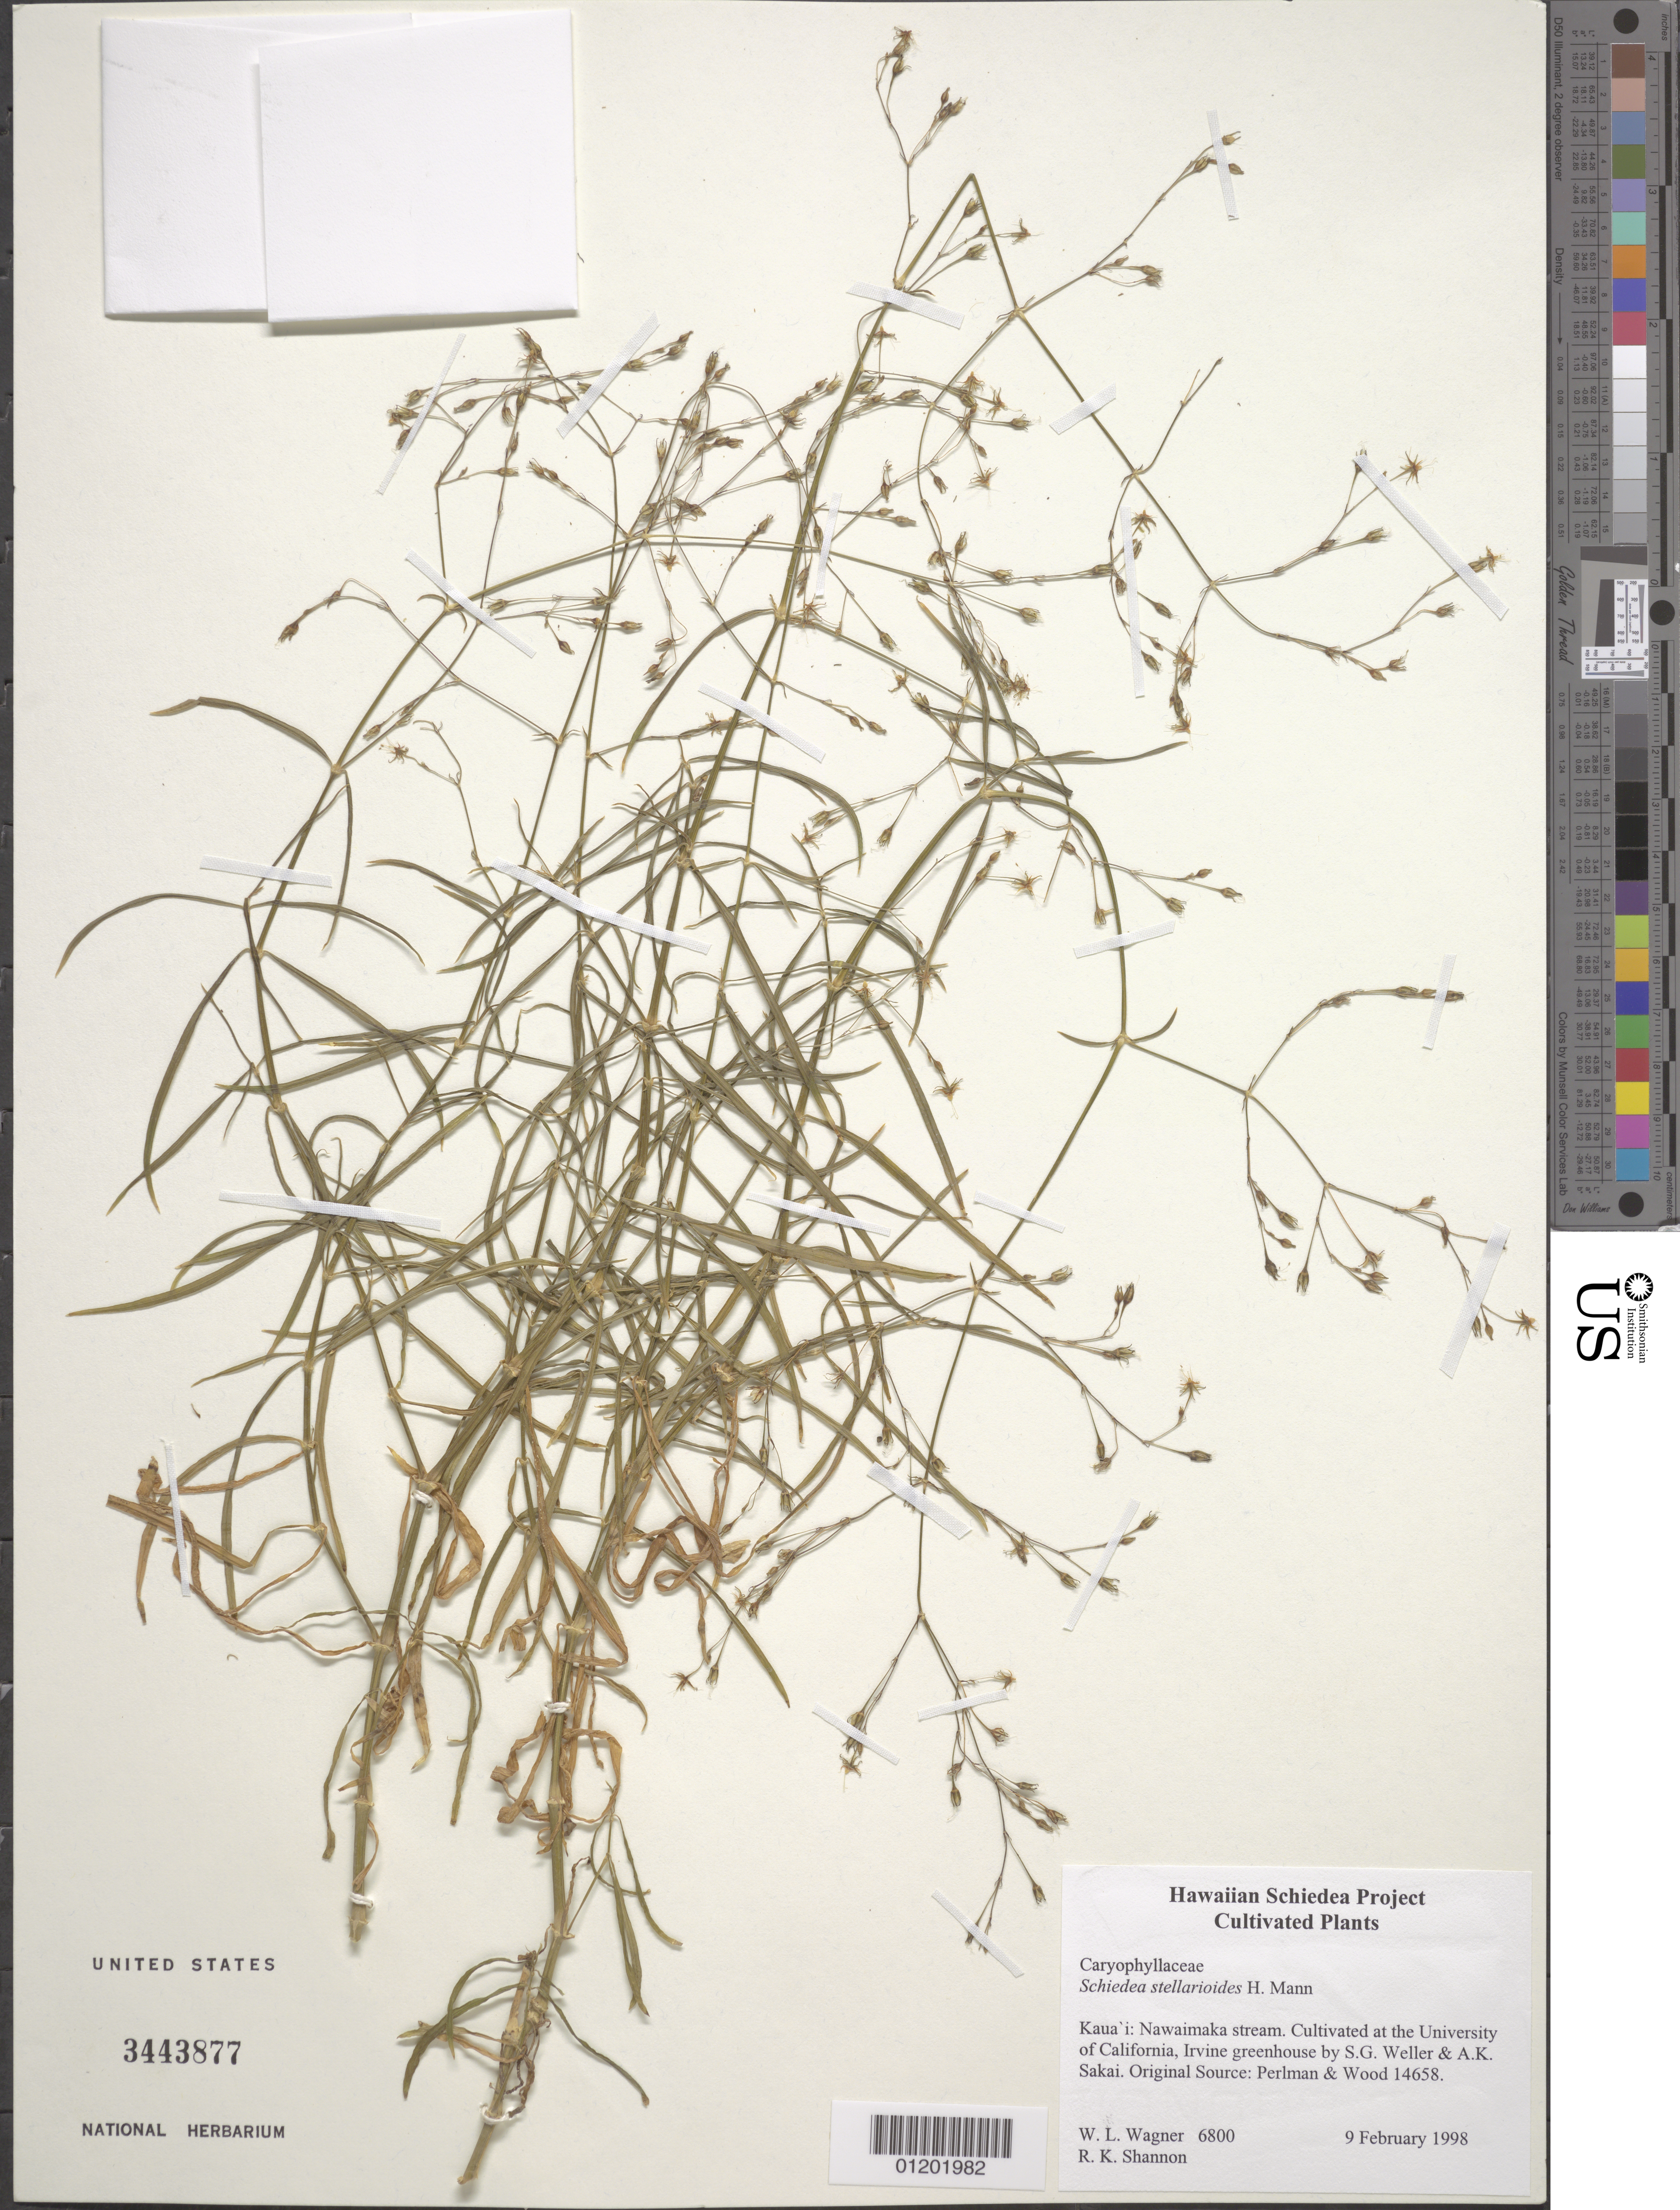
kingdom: Plantae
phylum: Tracheophyta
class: Magnoliopsida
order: Caryophyllales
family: Caryophyllaceae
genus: Schiedea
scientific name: Schiedea stellarioides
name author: H. Mann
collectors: W. L. Wagner & R. Shannon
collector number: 6800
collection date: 1998-02-09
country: United States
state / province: California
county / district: Orange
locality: University of California, Irvine greenhouse.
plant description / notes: Cultivated at the University of California, Irvine greenhouse by S.G. Weller & A.K. Sakai. Original source: Perlman & Wood 14658.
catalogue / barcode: US 3443877